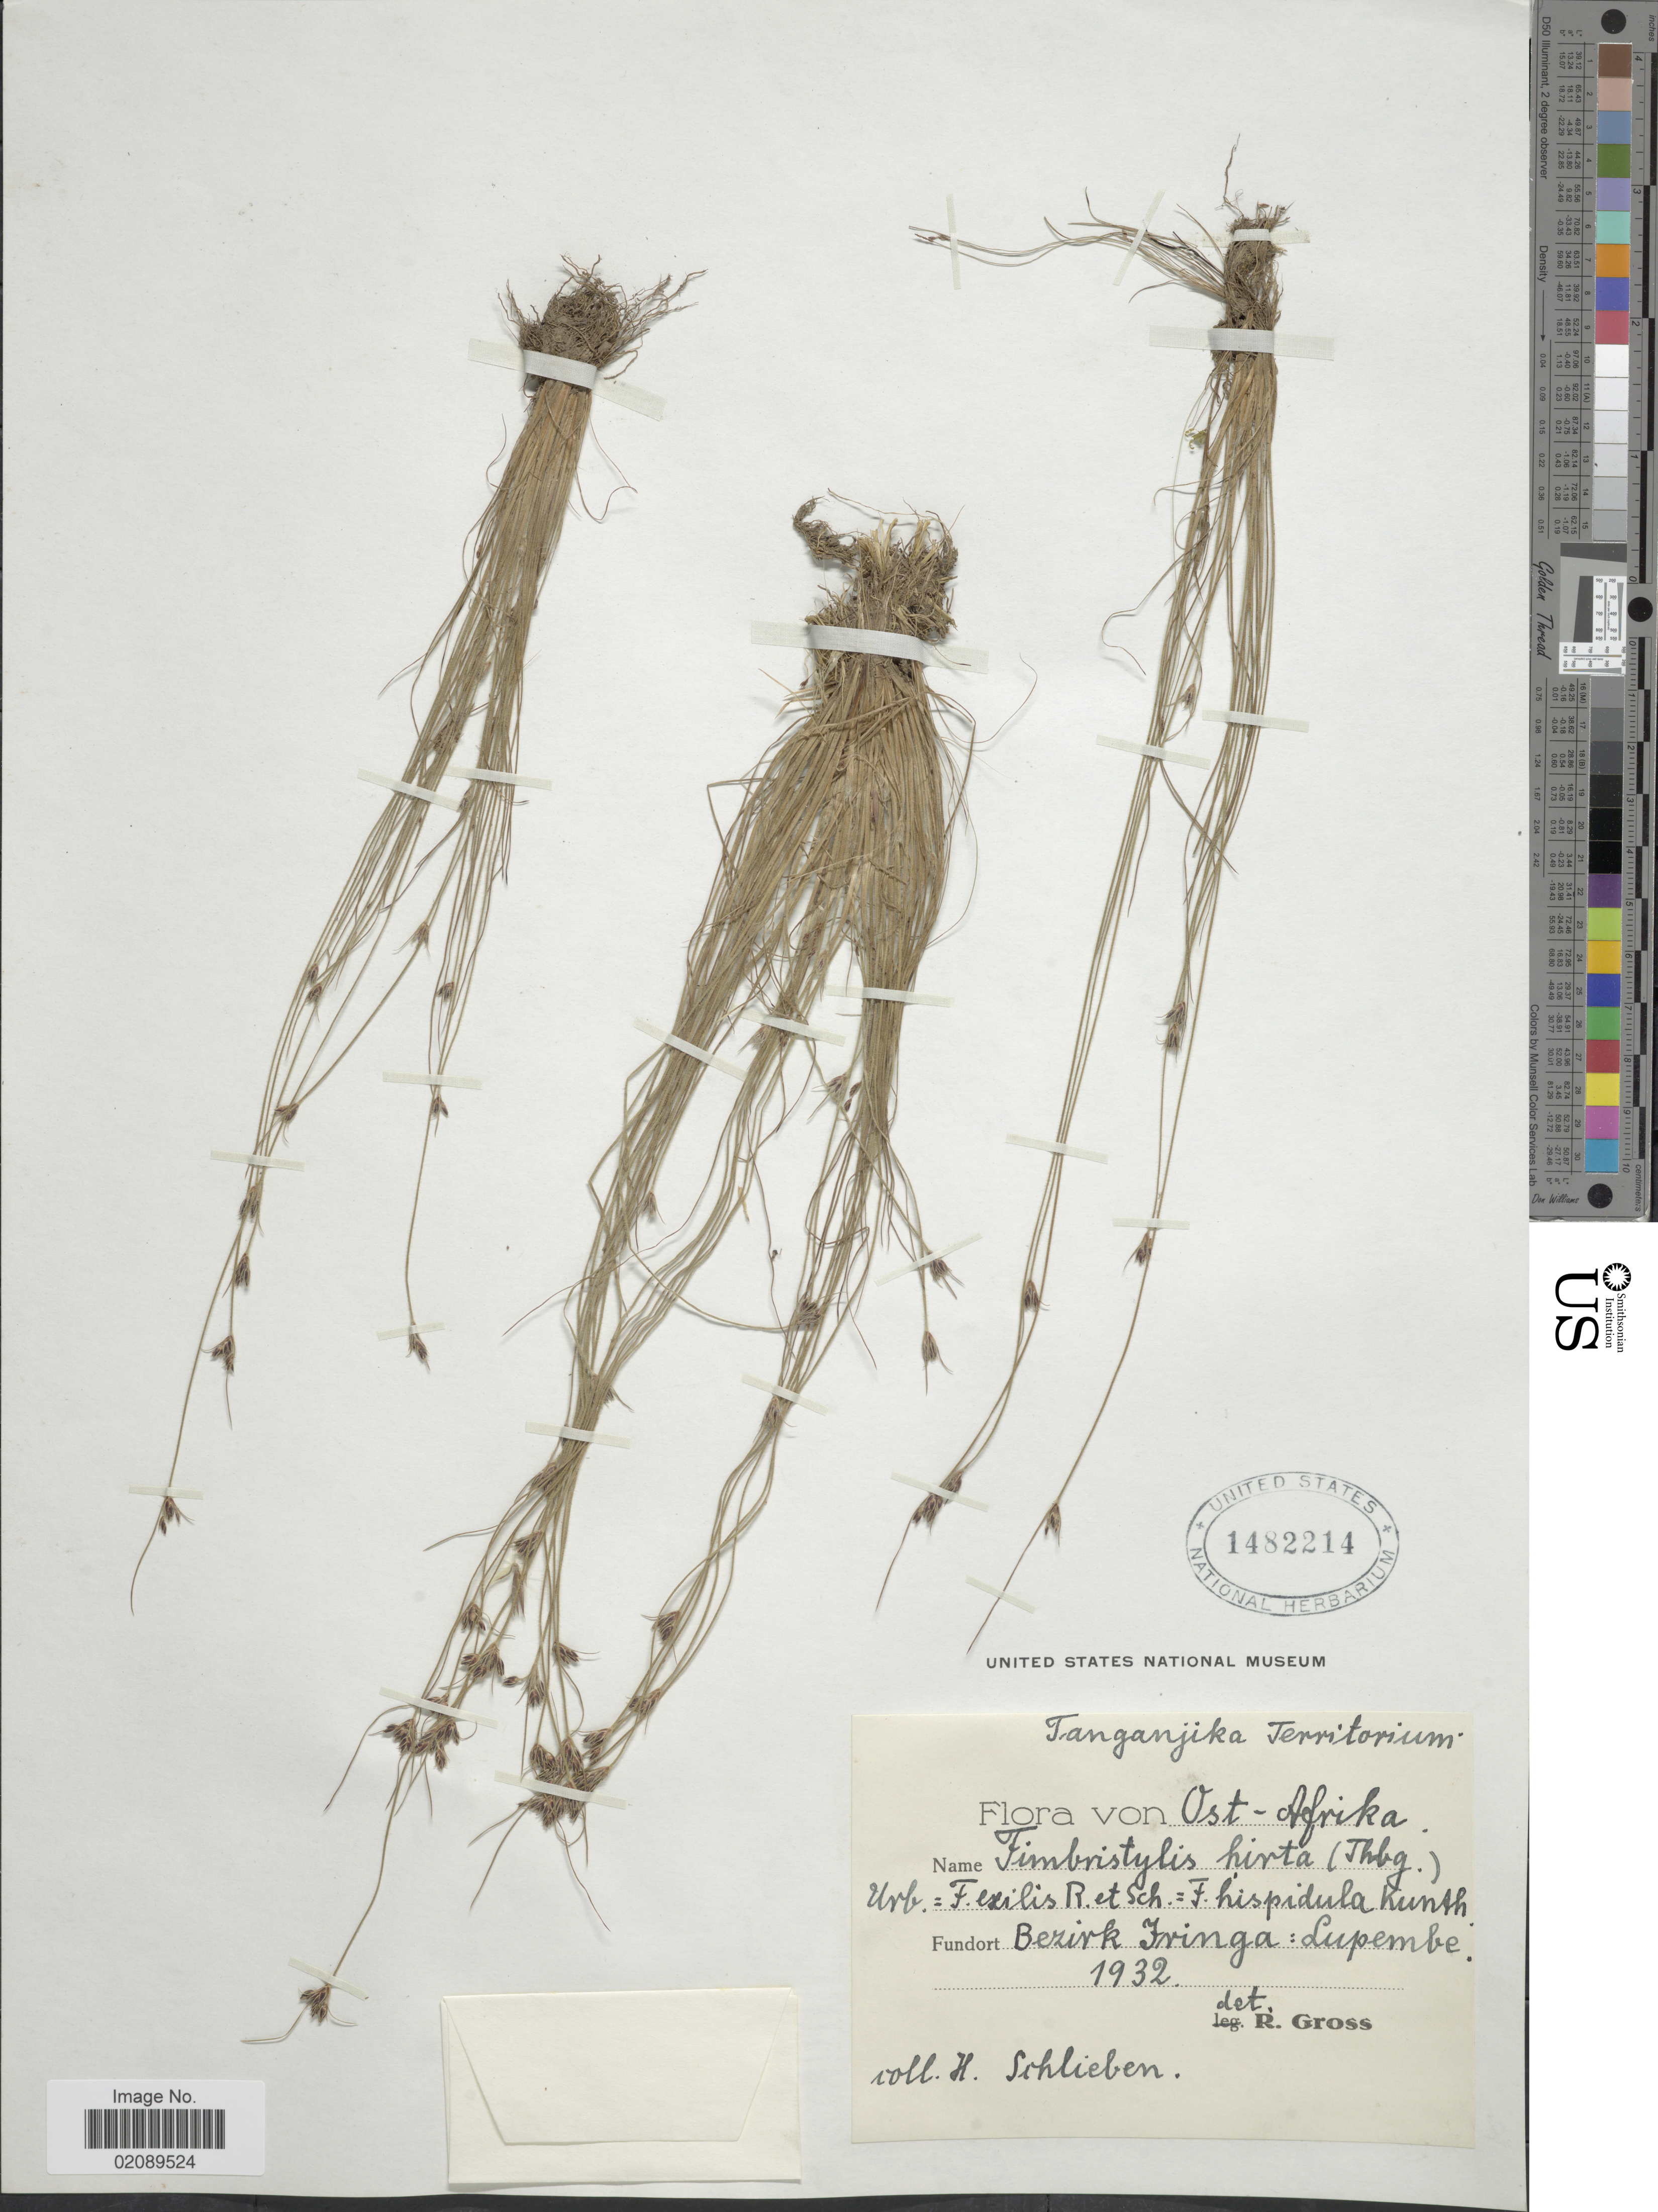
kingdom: Plantae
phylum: Tracheophyta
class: Liliopsida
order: Poales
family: Cyperaceae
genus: Bulbostylis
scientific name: Bulbostylis hispidula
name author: (Vahl) R.W. Haines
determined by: Strong, Mark T., (BOT), Smithsonian Institution - National Museum of Natural History (UNITED STATES)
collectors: H. J. Schlieben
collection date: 1932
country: Tanzania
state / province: Iringa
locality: Ost-Afrika, Fundort Bezirk Iringa: Lupembe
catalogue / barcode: US 1482214